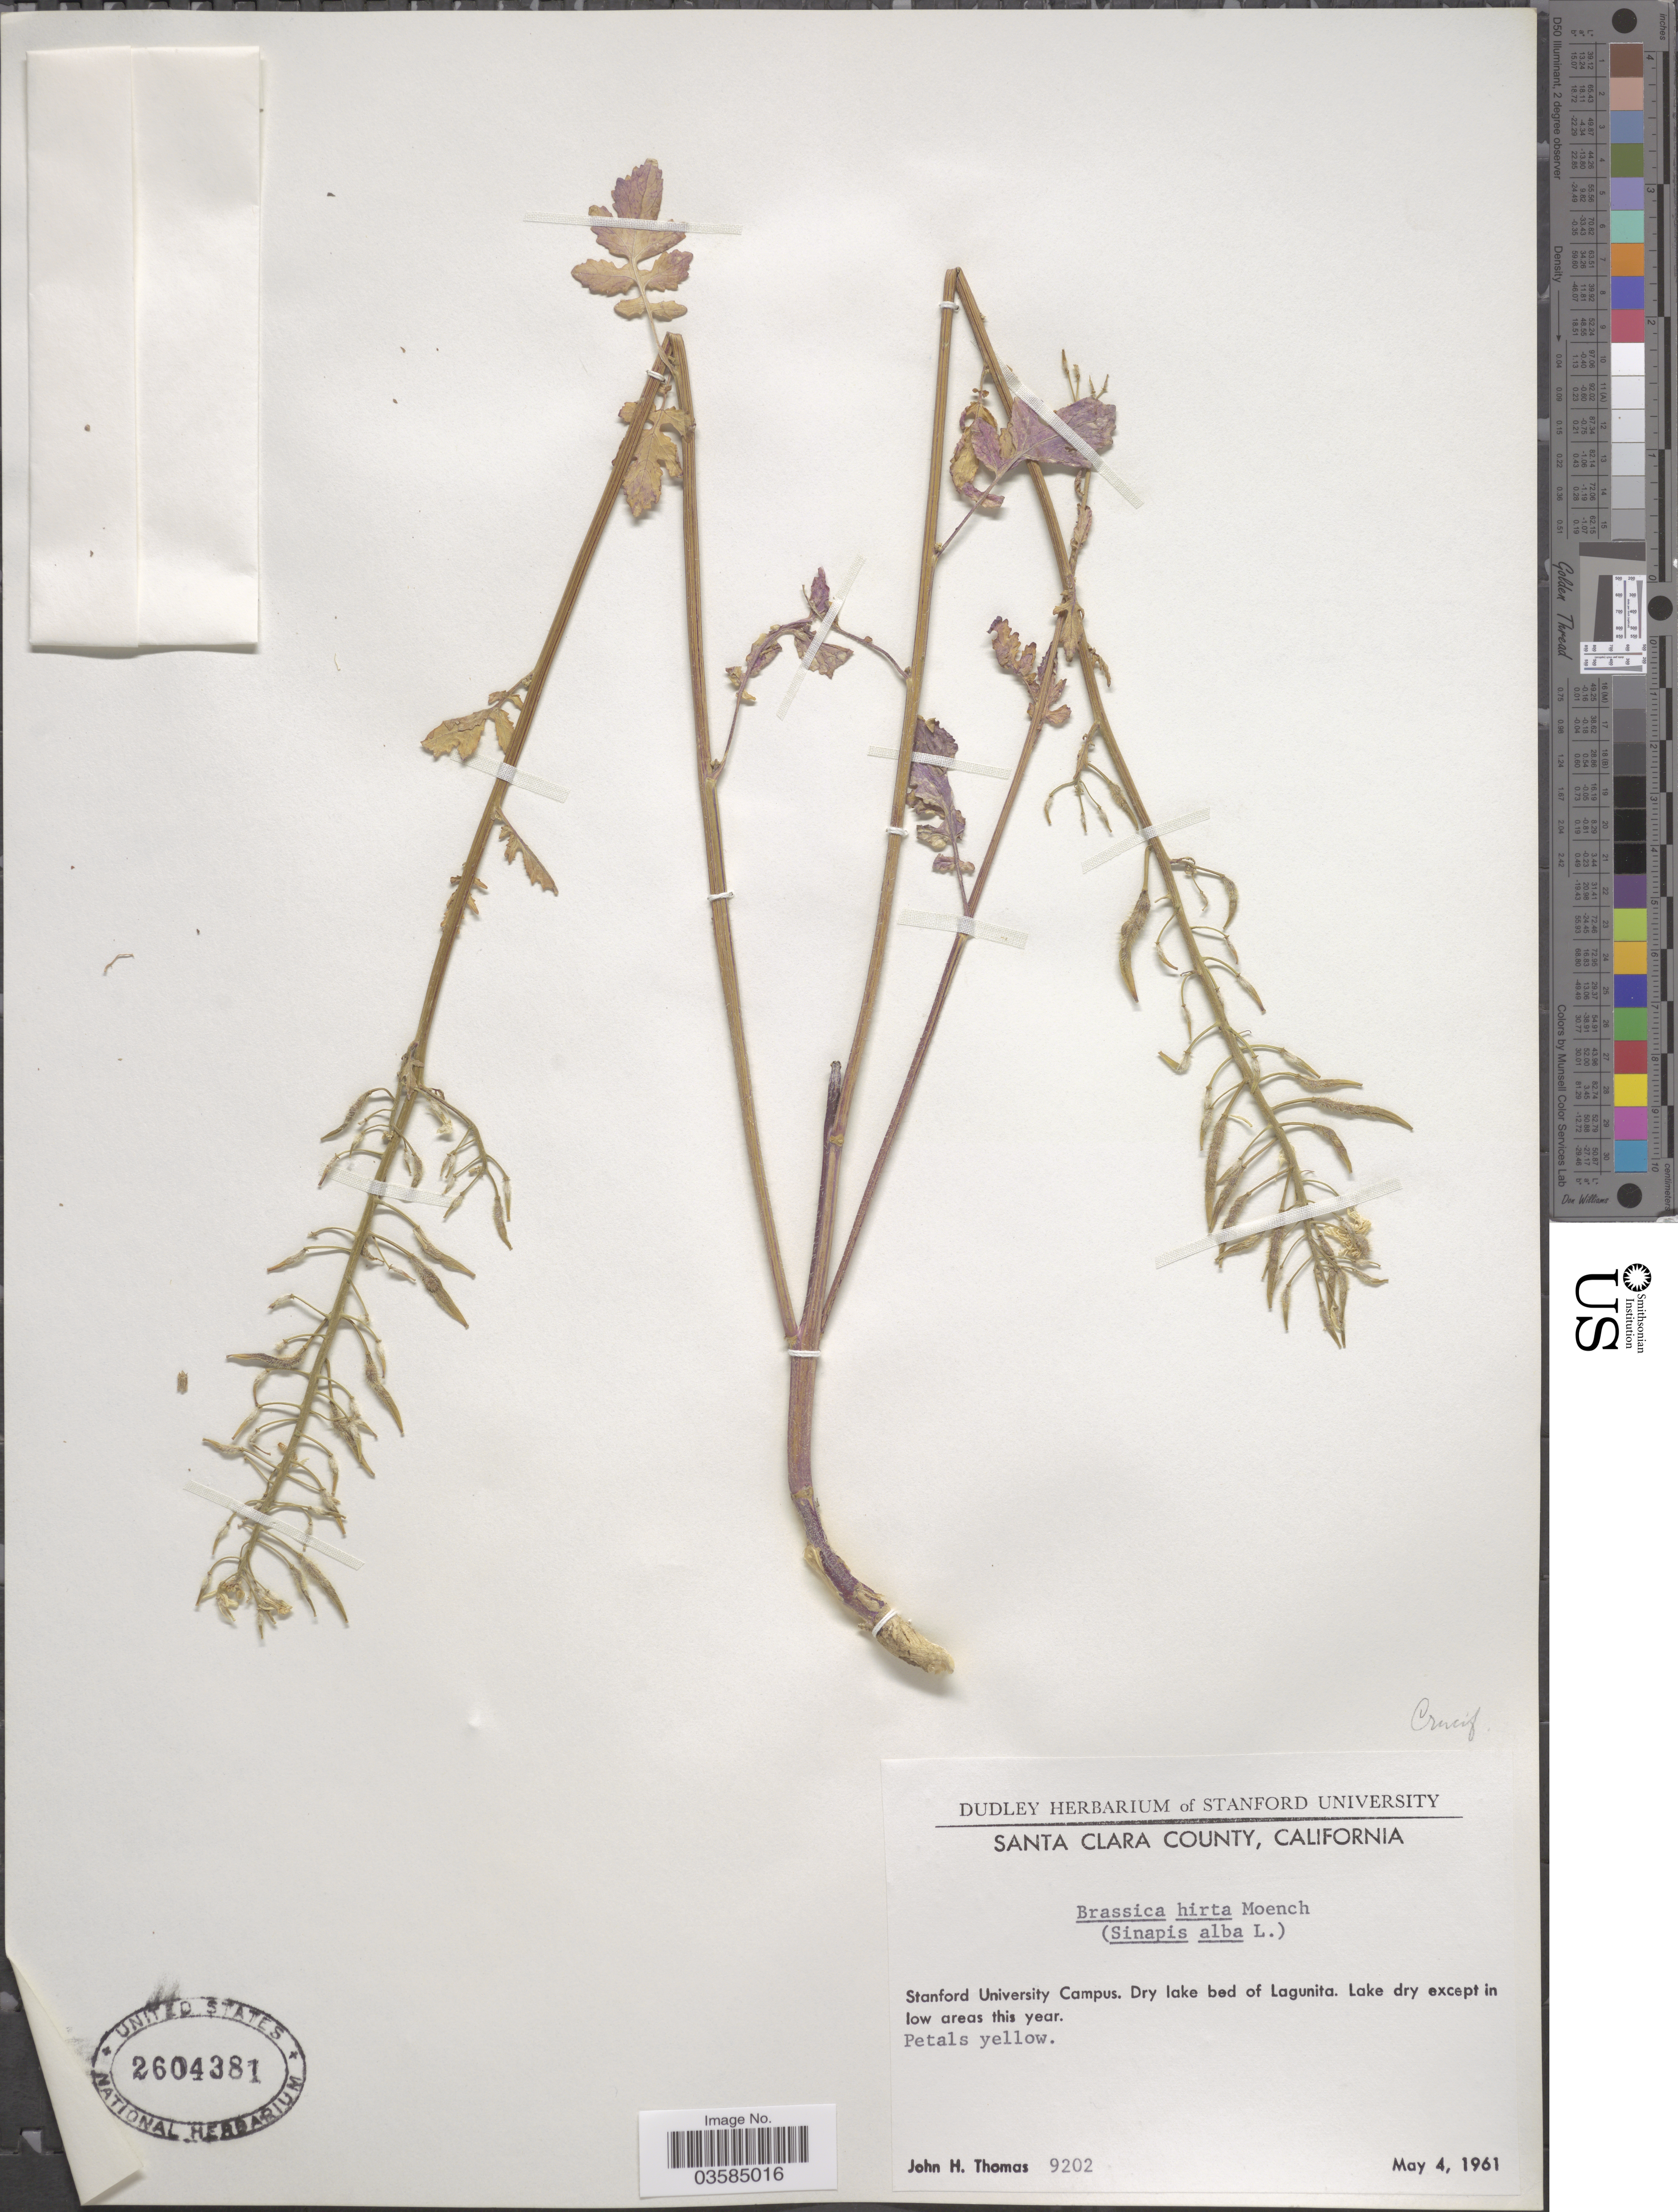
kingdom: Plantae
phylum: Tracheophyta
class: Magnoliopsida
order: Brassicales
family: Brassicaceae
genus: Brassica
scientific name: Brassica hirta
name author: Moench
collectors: J. H. Thomas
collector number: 9202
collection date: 1961-05-04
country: United States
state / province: California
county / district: Santa Clara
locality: Santa Clara County. Stanford University Campus. Dry lake bed of Lagunita.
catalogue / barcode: US 2604381